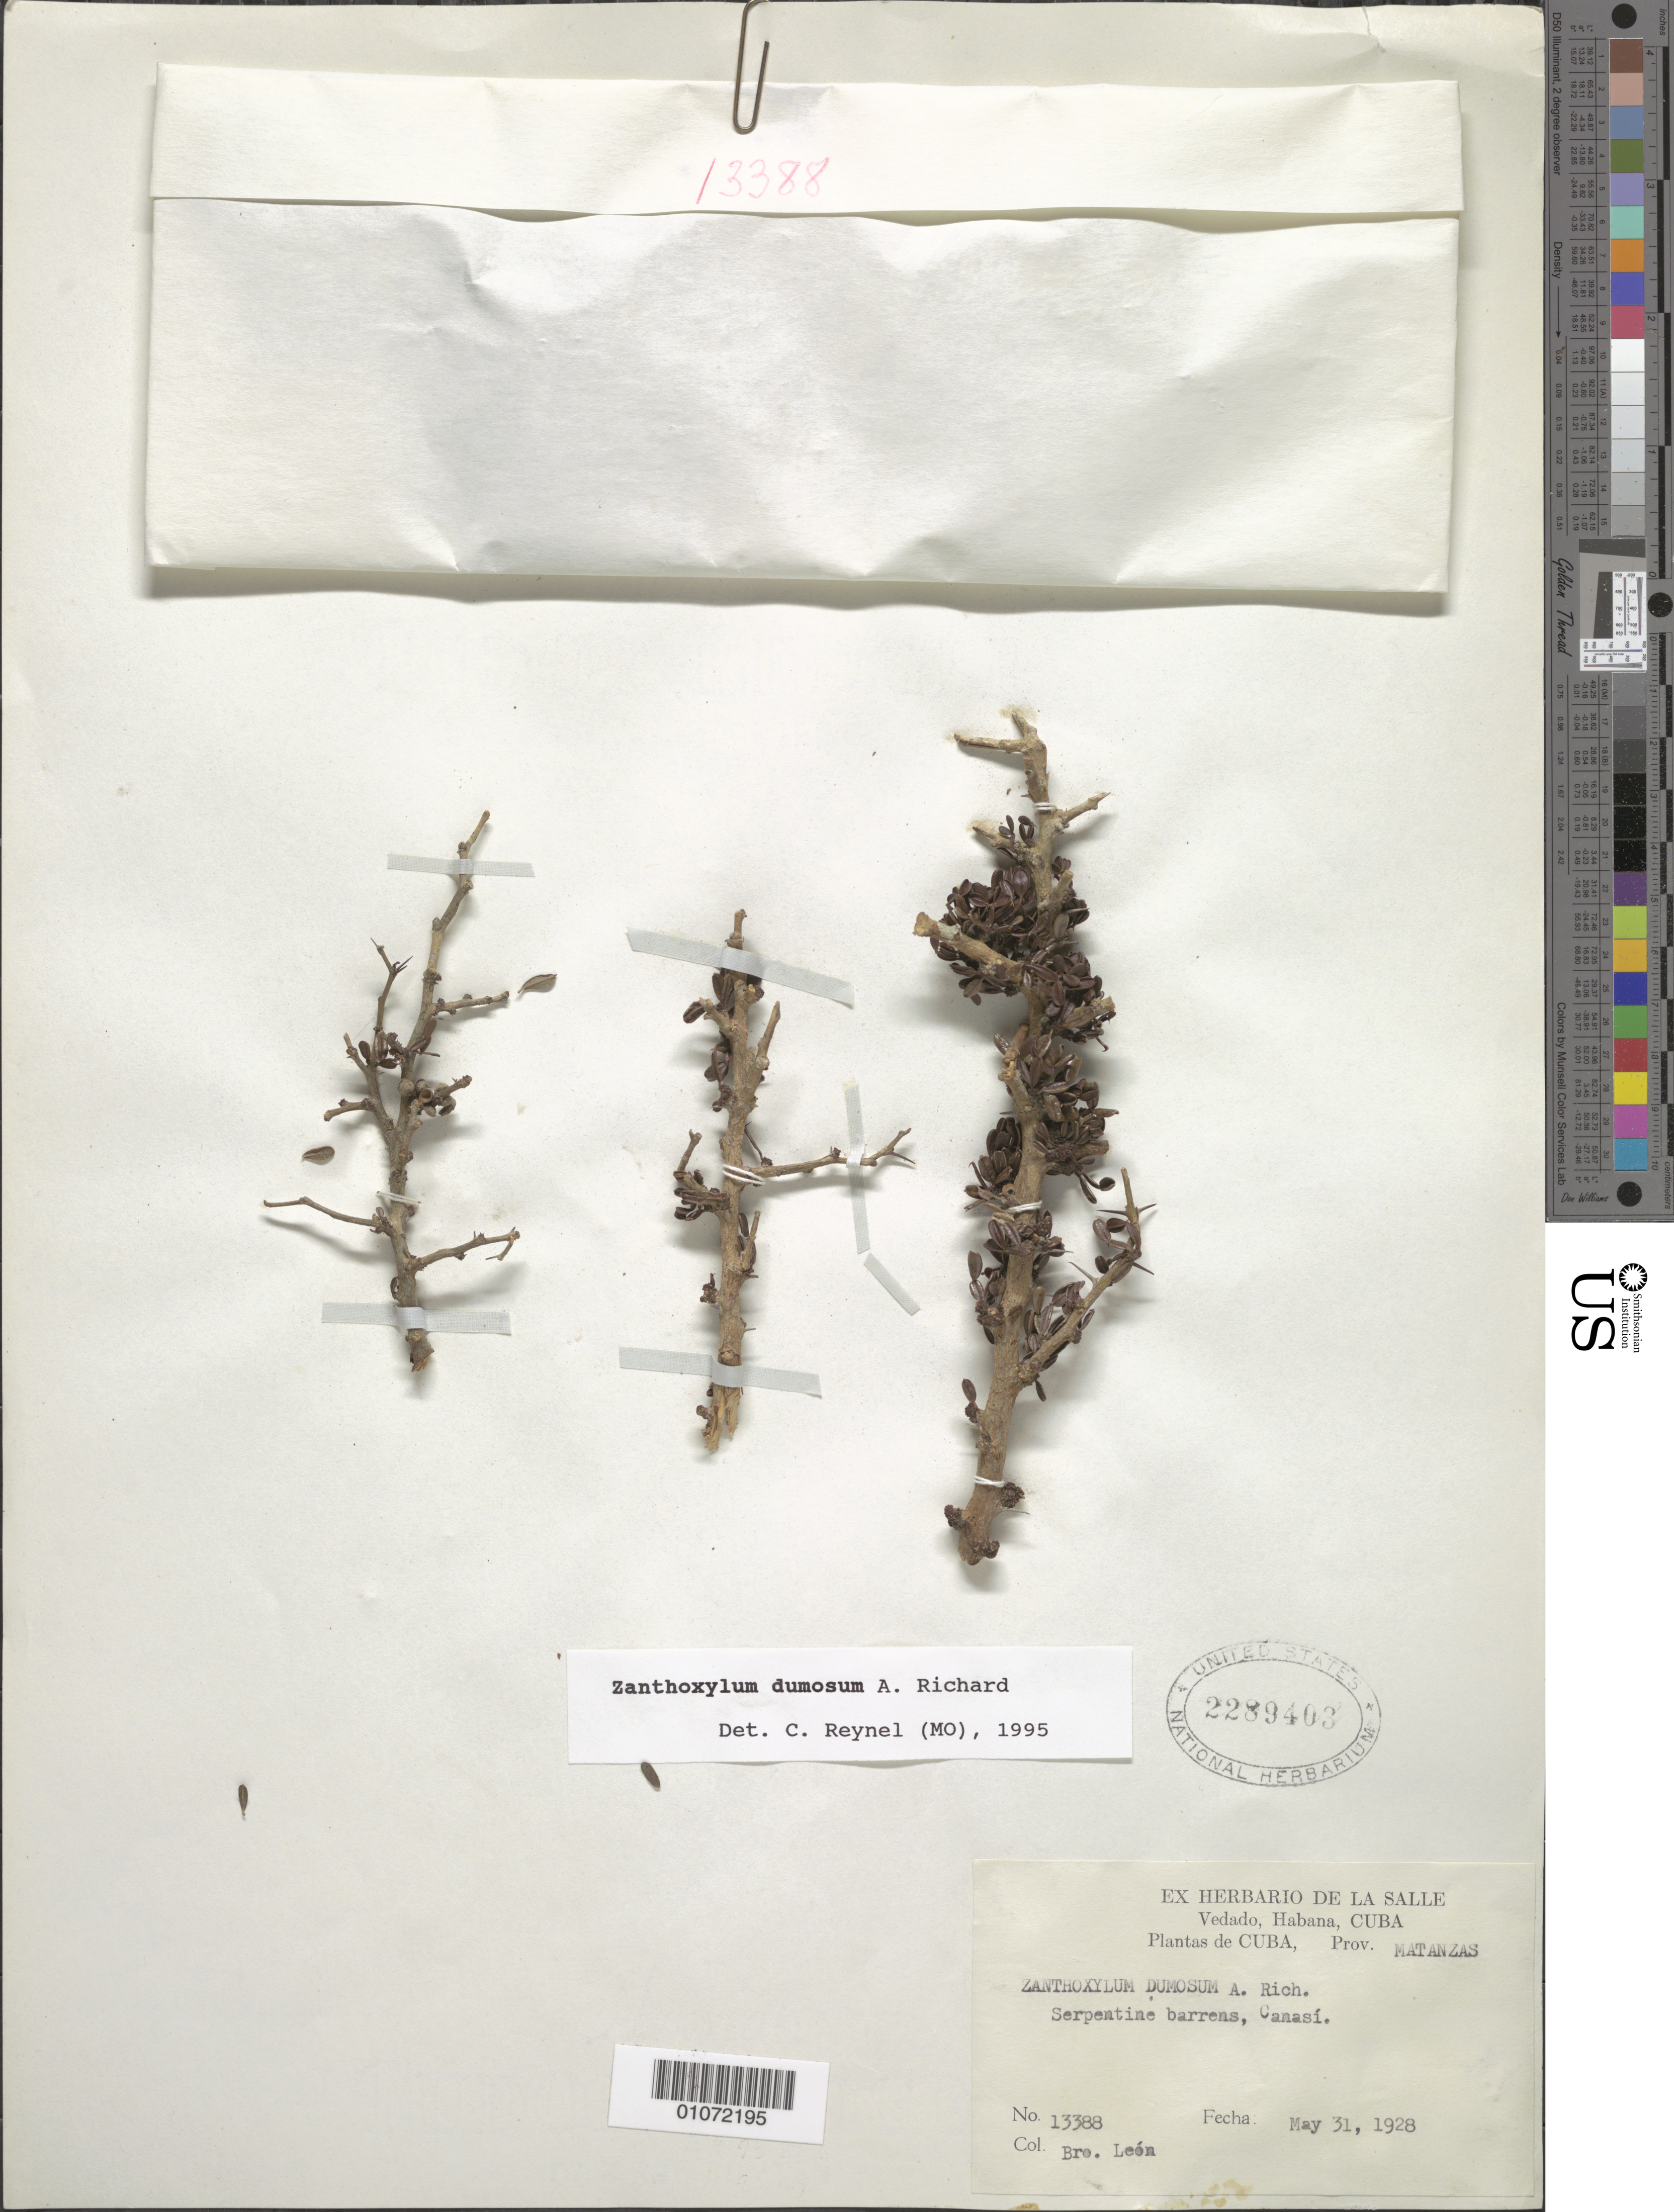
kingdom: Plantae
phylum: Tracheophyta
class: Magnoliopsida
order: Sapindales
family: Rutaceae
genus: Zanthoxylum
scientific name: Zanthoxylum caribaeum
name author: Lam.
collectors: Bro. León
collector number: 13388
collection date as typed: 31 May 1928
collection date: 1928-05-31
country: Cuba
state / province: La Habana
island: Cuba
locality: Serpentine Barrens, Canasi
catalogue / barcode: US 2289403